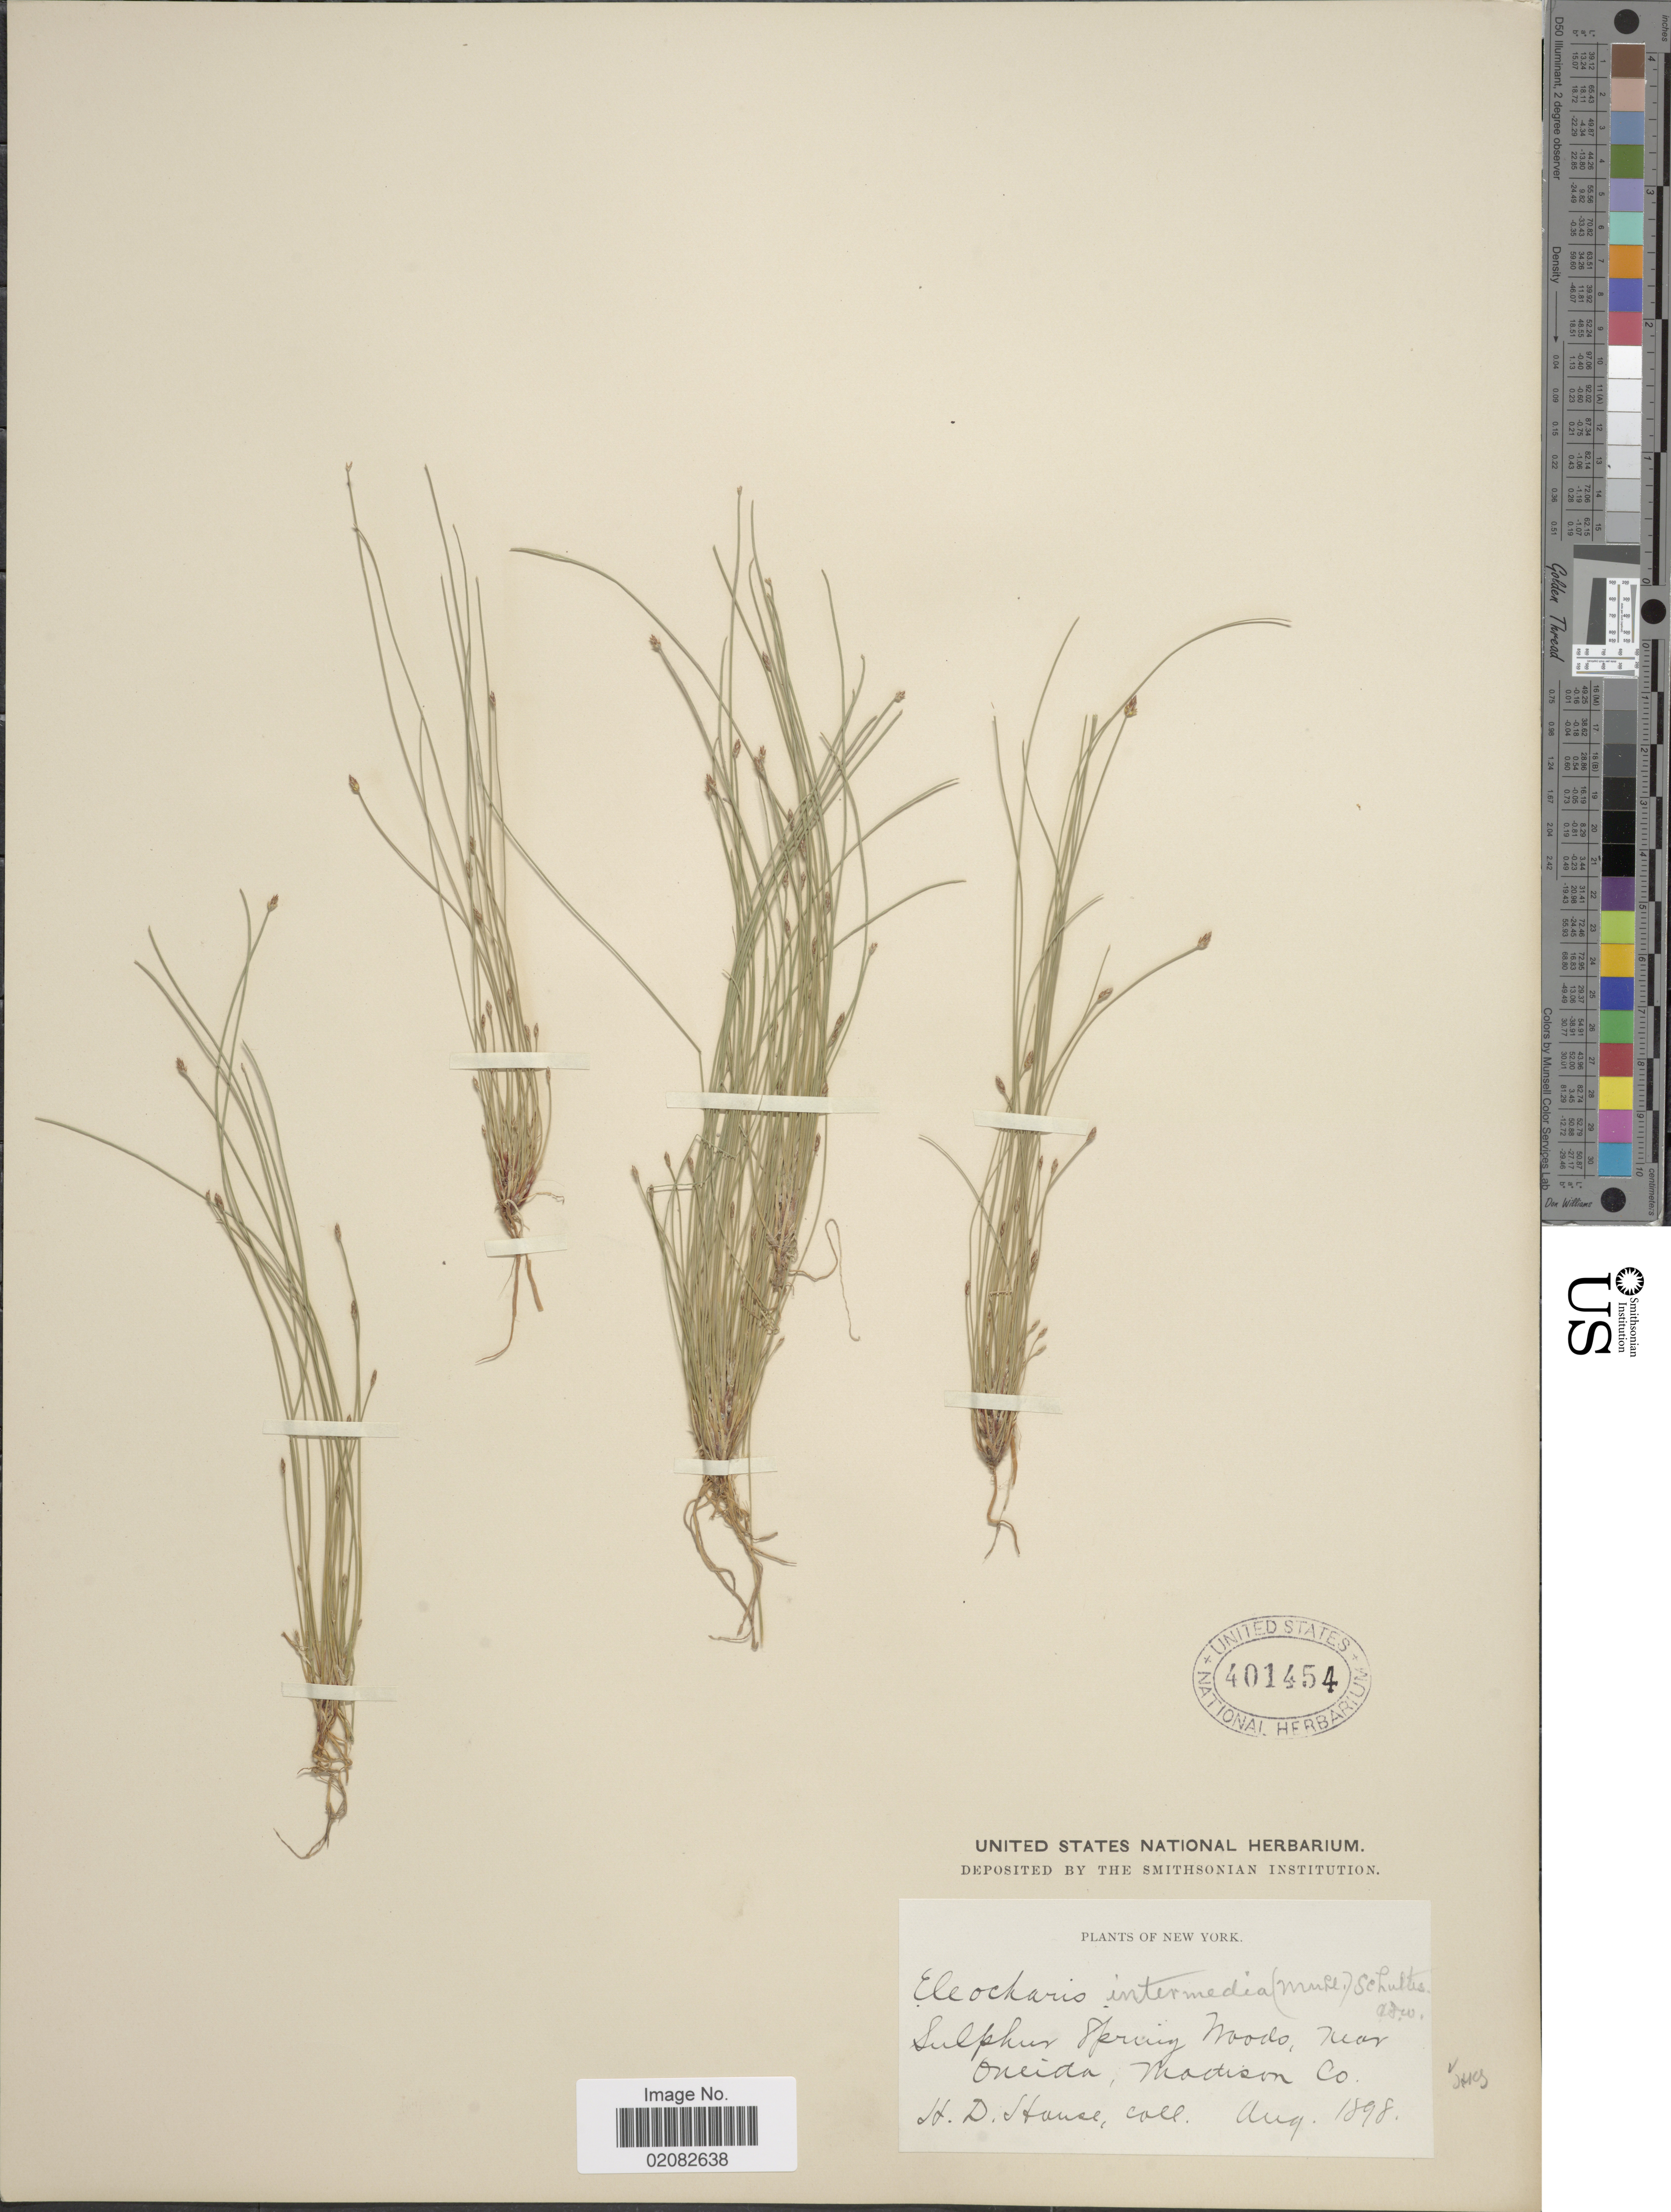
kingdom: Plantae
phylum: Tracheophyta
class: Liliopsida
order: Poales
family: Cyperaceae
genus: Eleocharis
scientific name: Eleocharis intermedia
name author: Schult.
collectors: H. D. House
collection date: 1898-08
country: United States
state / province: New York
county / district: Oneida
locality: Sulphur Spring Woods, near Oneida, Madison Co.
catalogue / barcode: US 401454